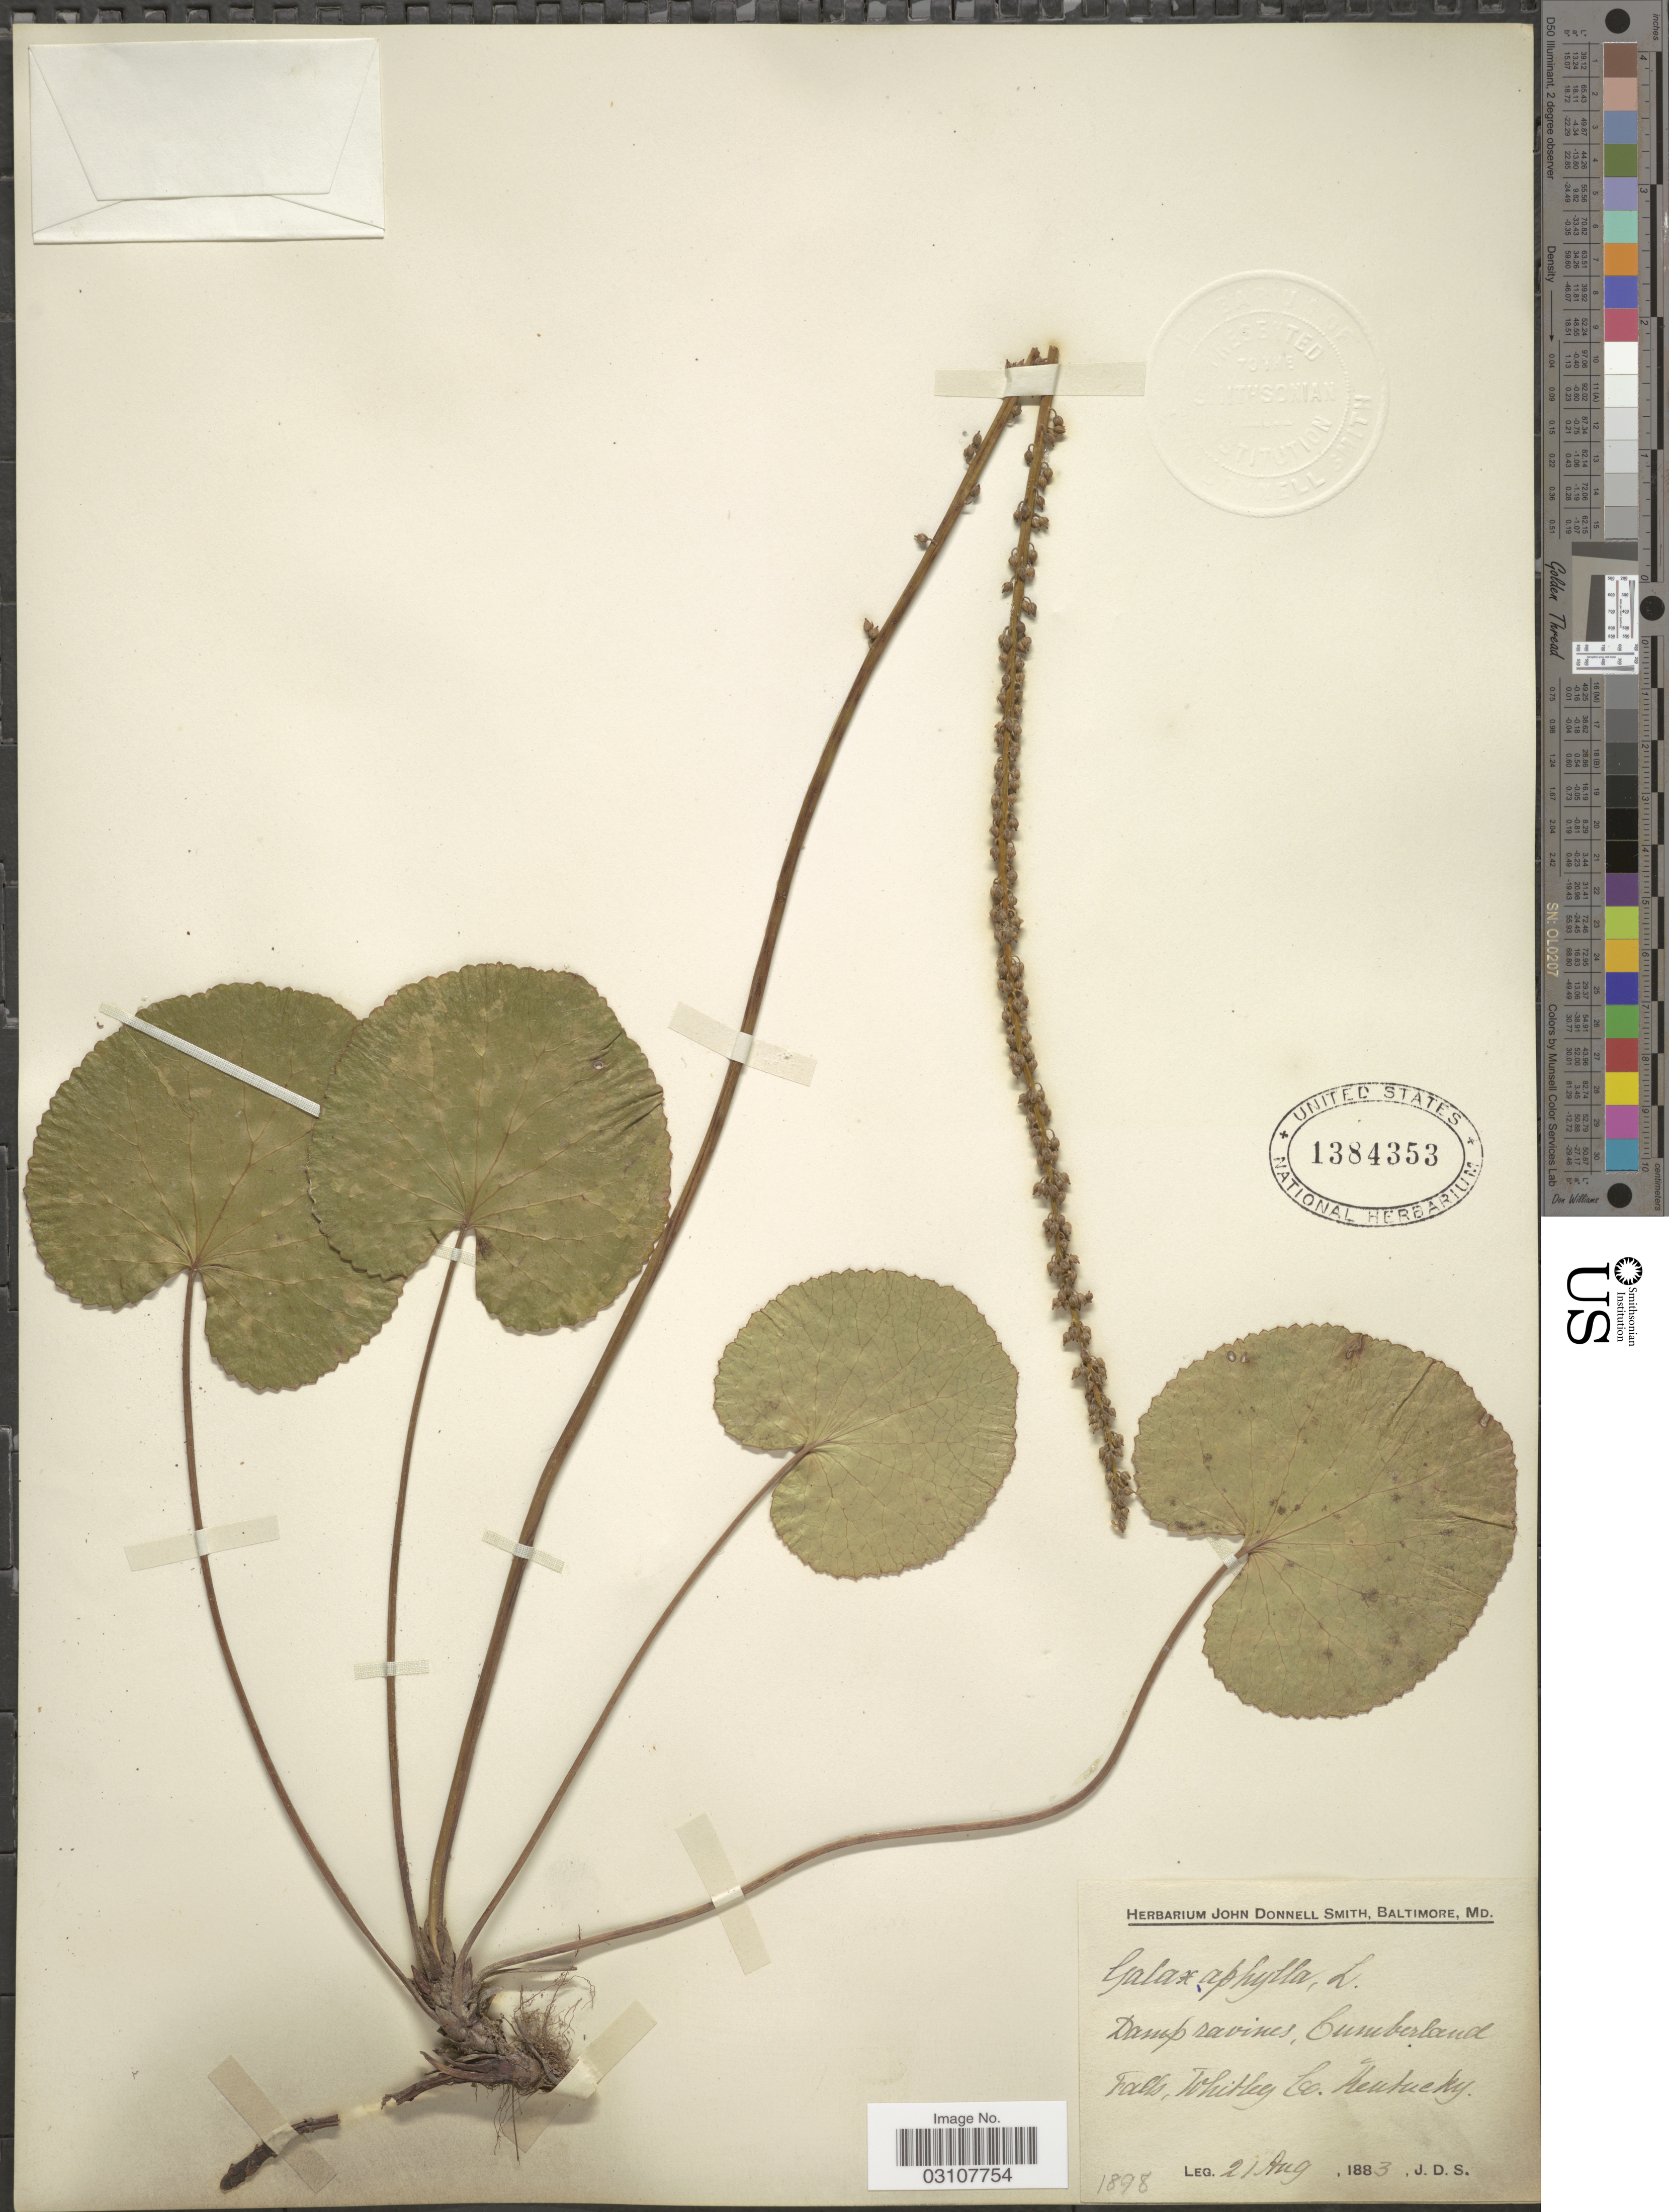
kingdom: Plantae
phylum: Tracheophyta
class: Magnoliopsida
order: Ericales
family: Diapensiaceae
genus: Galax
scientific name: Galax urceolata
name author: (Poir.) Brummitt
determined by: Gaynor, Michelle L., (FLAS), University of Florida (UNITED STATES)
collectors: J. Donnell Smith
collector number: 1898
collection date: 1883-08-21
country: United States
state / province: Kentucky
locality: Cumberland Falls, Whitley Co.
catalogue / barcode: US 1384353